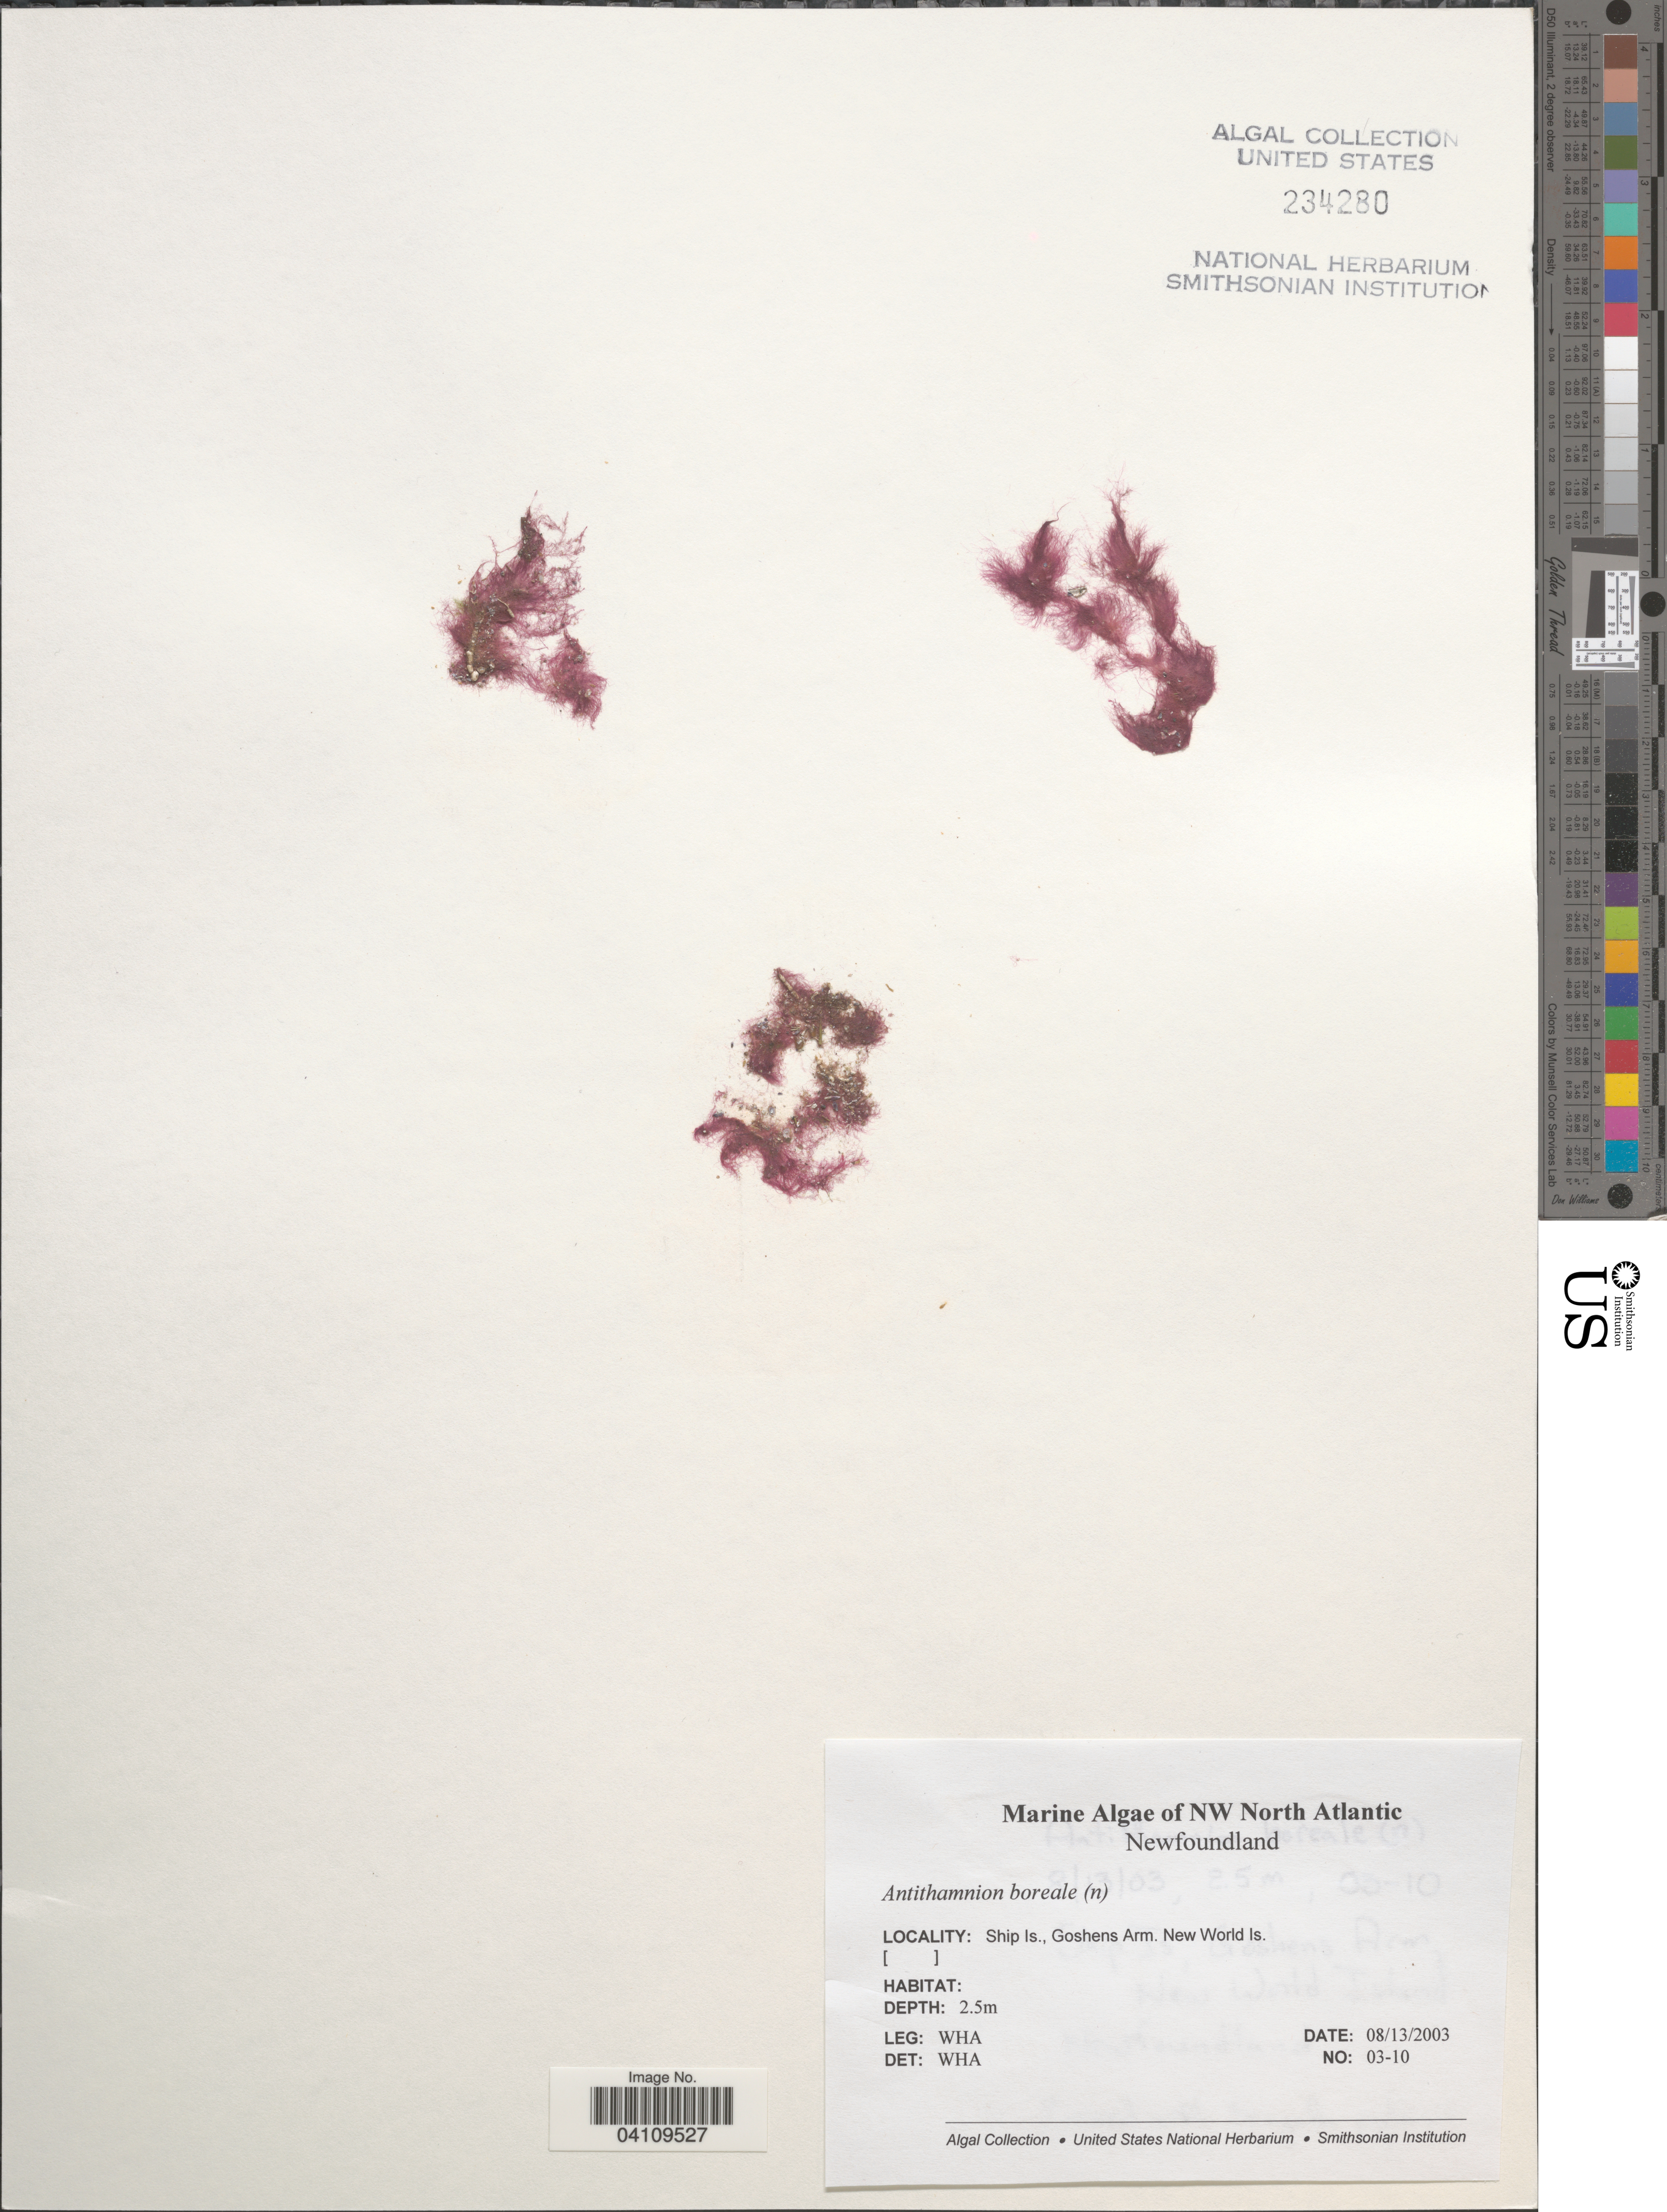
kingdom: Plantae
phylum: Rhodophyta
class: Florideophyceae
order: Ceramiales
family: Ceramiaceae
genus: Scagelothamnion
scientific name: Scagelothamnion pusillum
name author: (Rupr.) A. Athanasiadis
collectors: W. H. Adey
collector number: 03-10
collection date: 2003-08-13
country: Canada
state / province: Newfoundland and Labrador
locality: NW North Atlantic. Ship Is., Goshens Arm. New World Is.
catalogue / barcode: US 234280